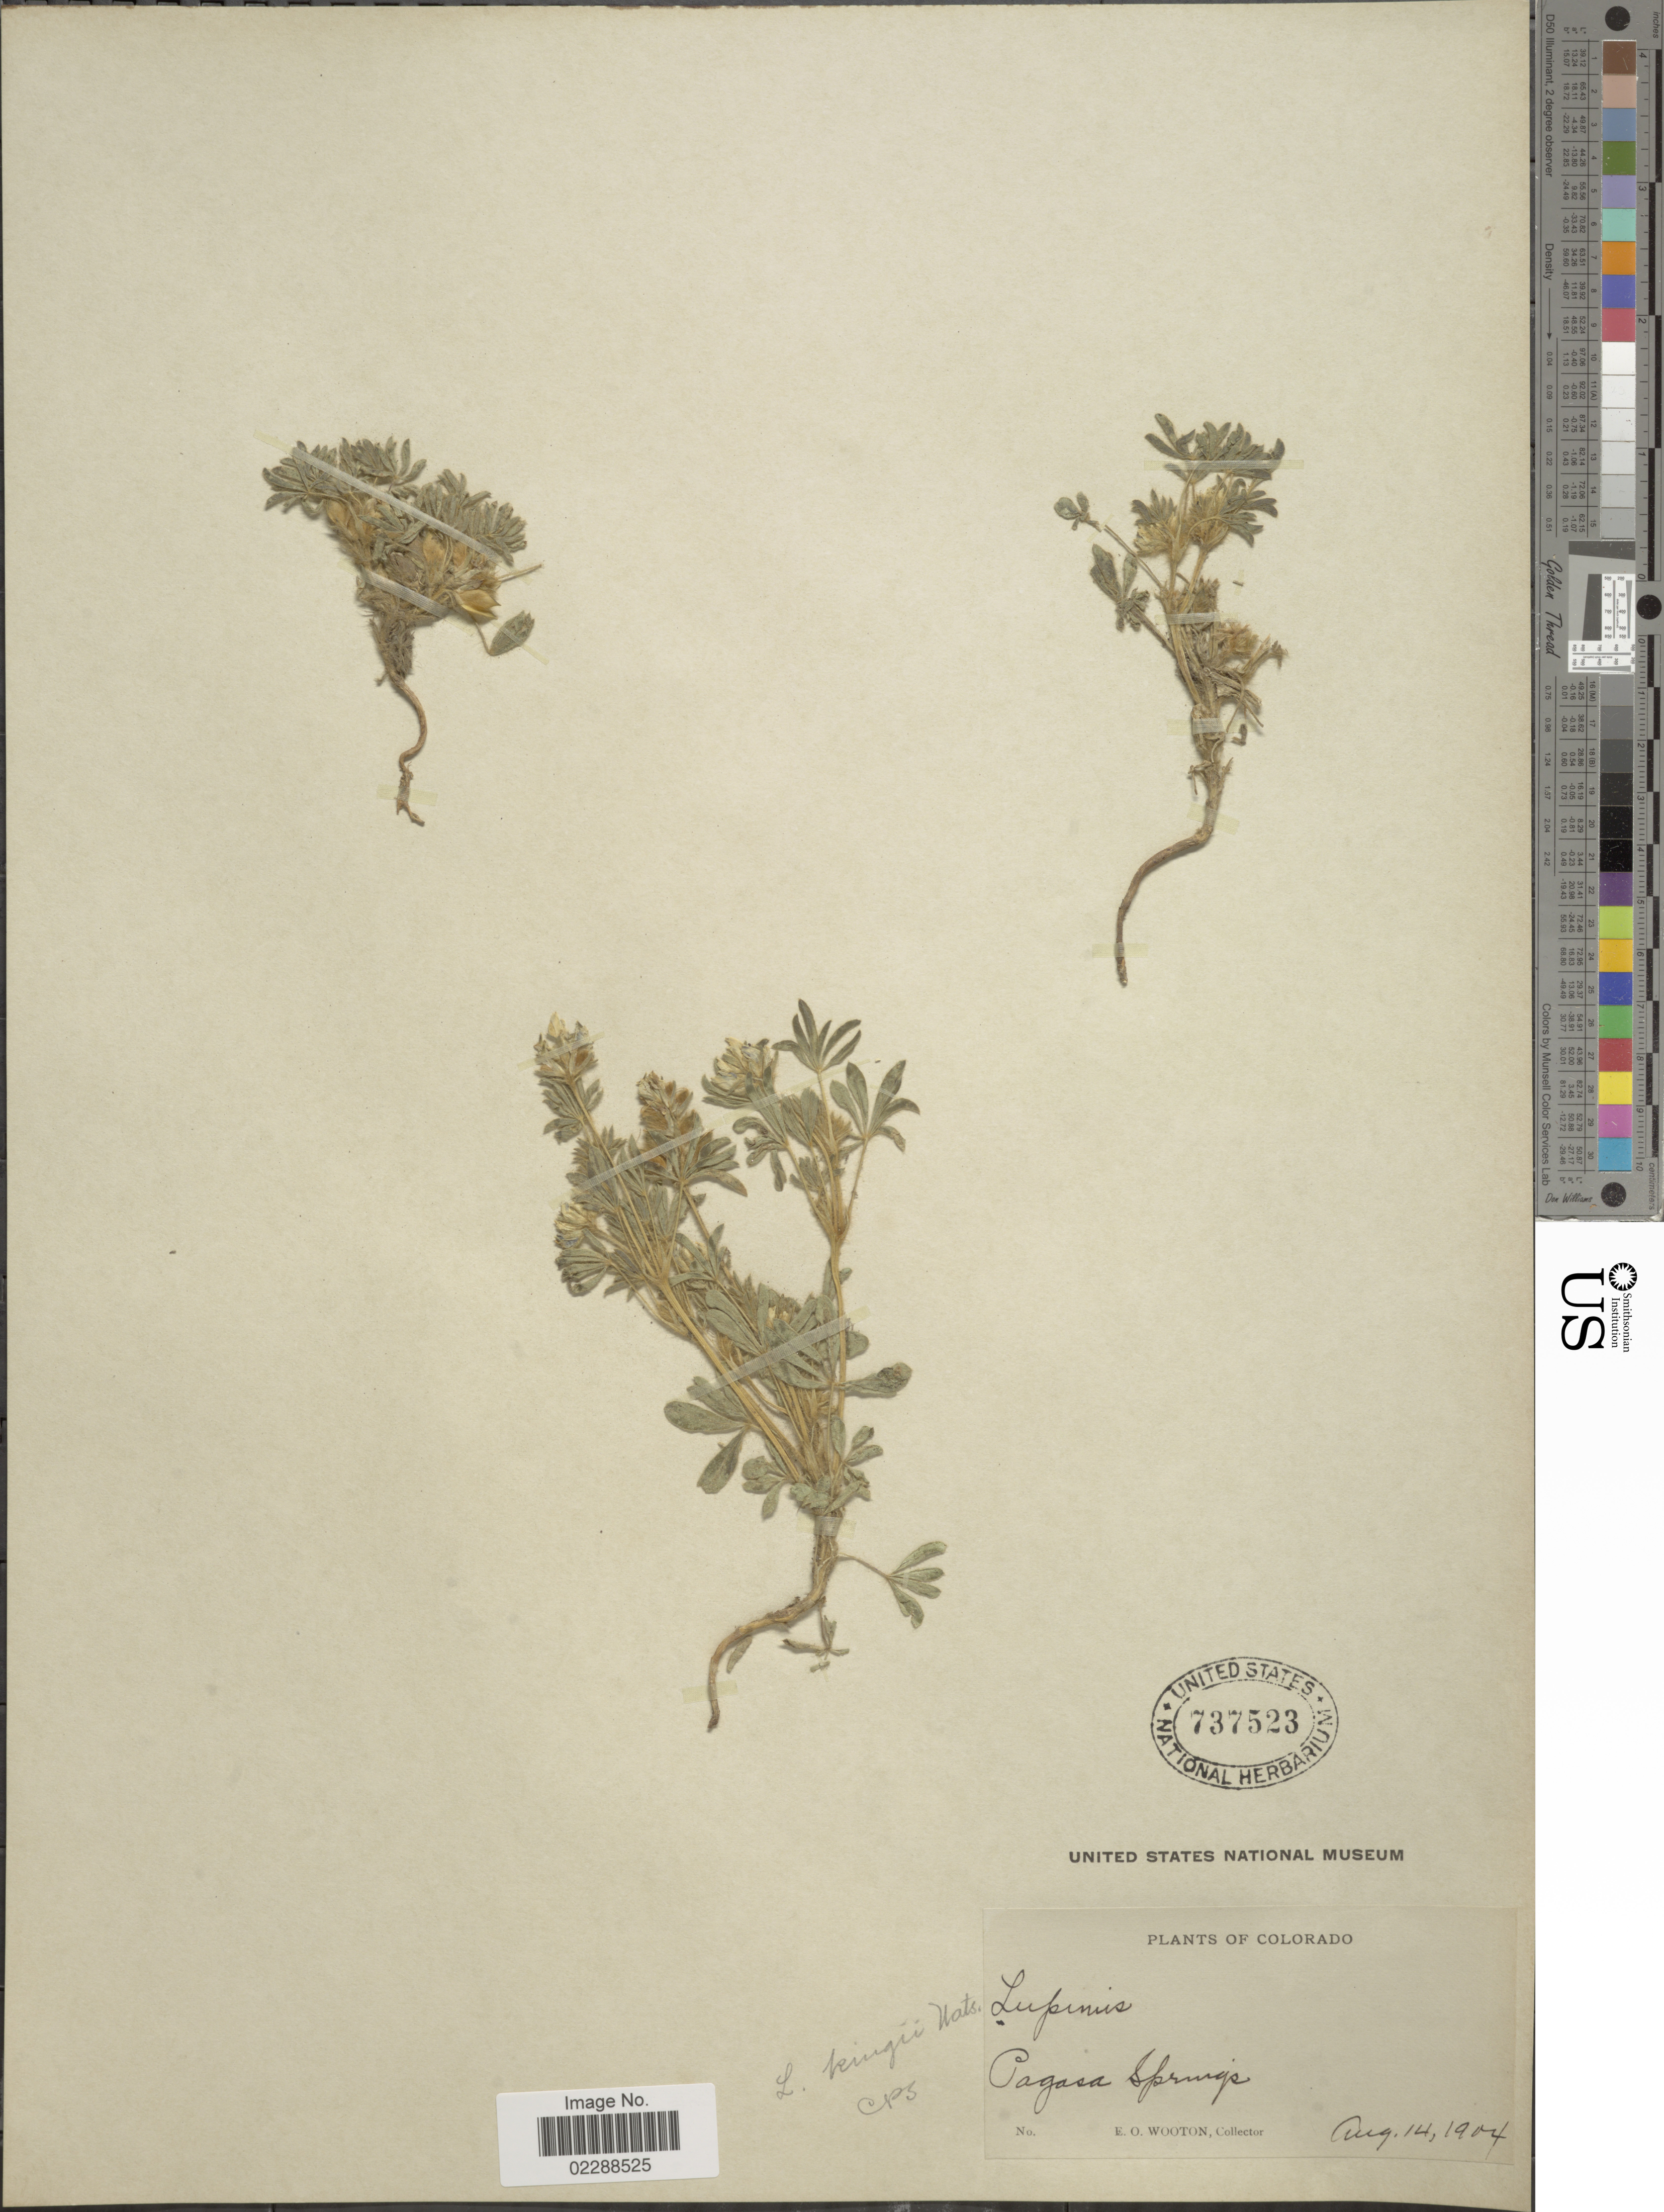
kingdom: Plantae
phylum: Tracheophyta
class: Magnoliopsida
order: Fabales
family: Fabaceae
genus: Lupinus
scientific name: Lupinus sp.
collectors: E. O. Wooton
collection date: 1904-08-14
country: United States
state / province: Colorado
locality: Pagasa Springs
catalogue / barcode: US 737523